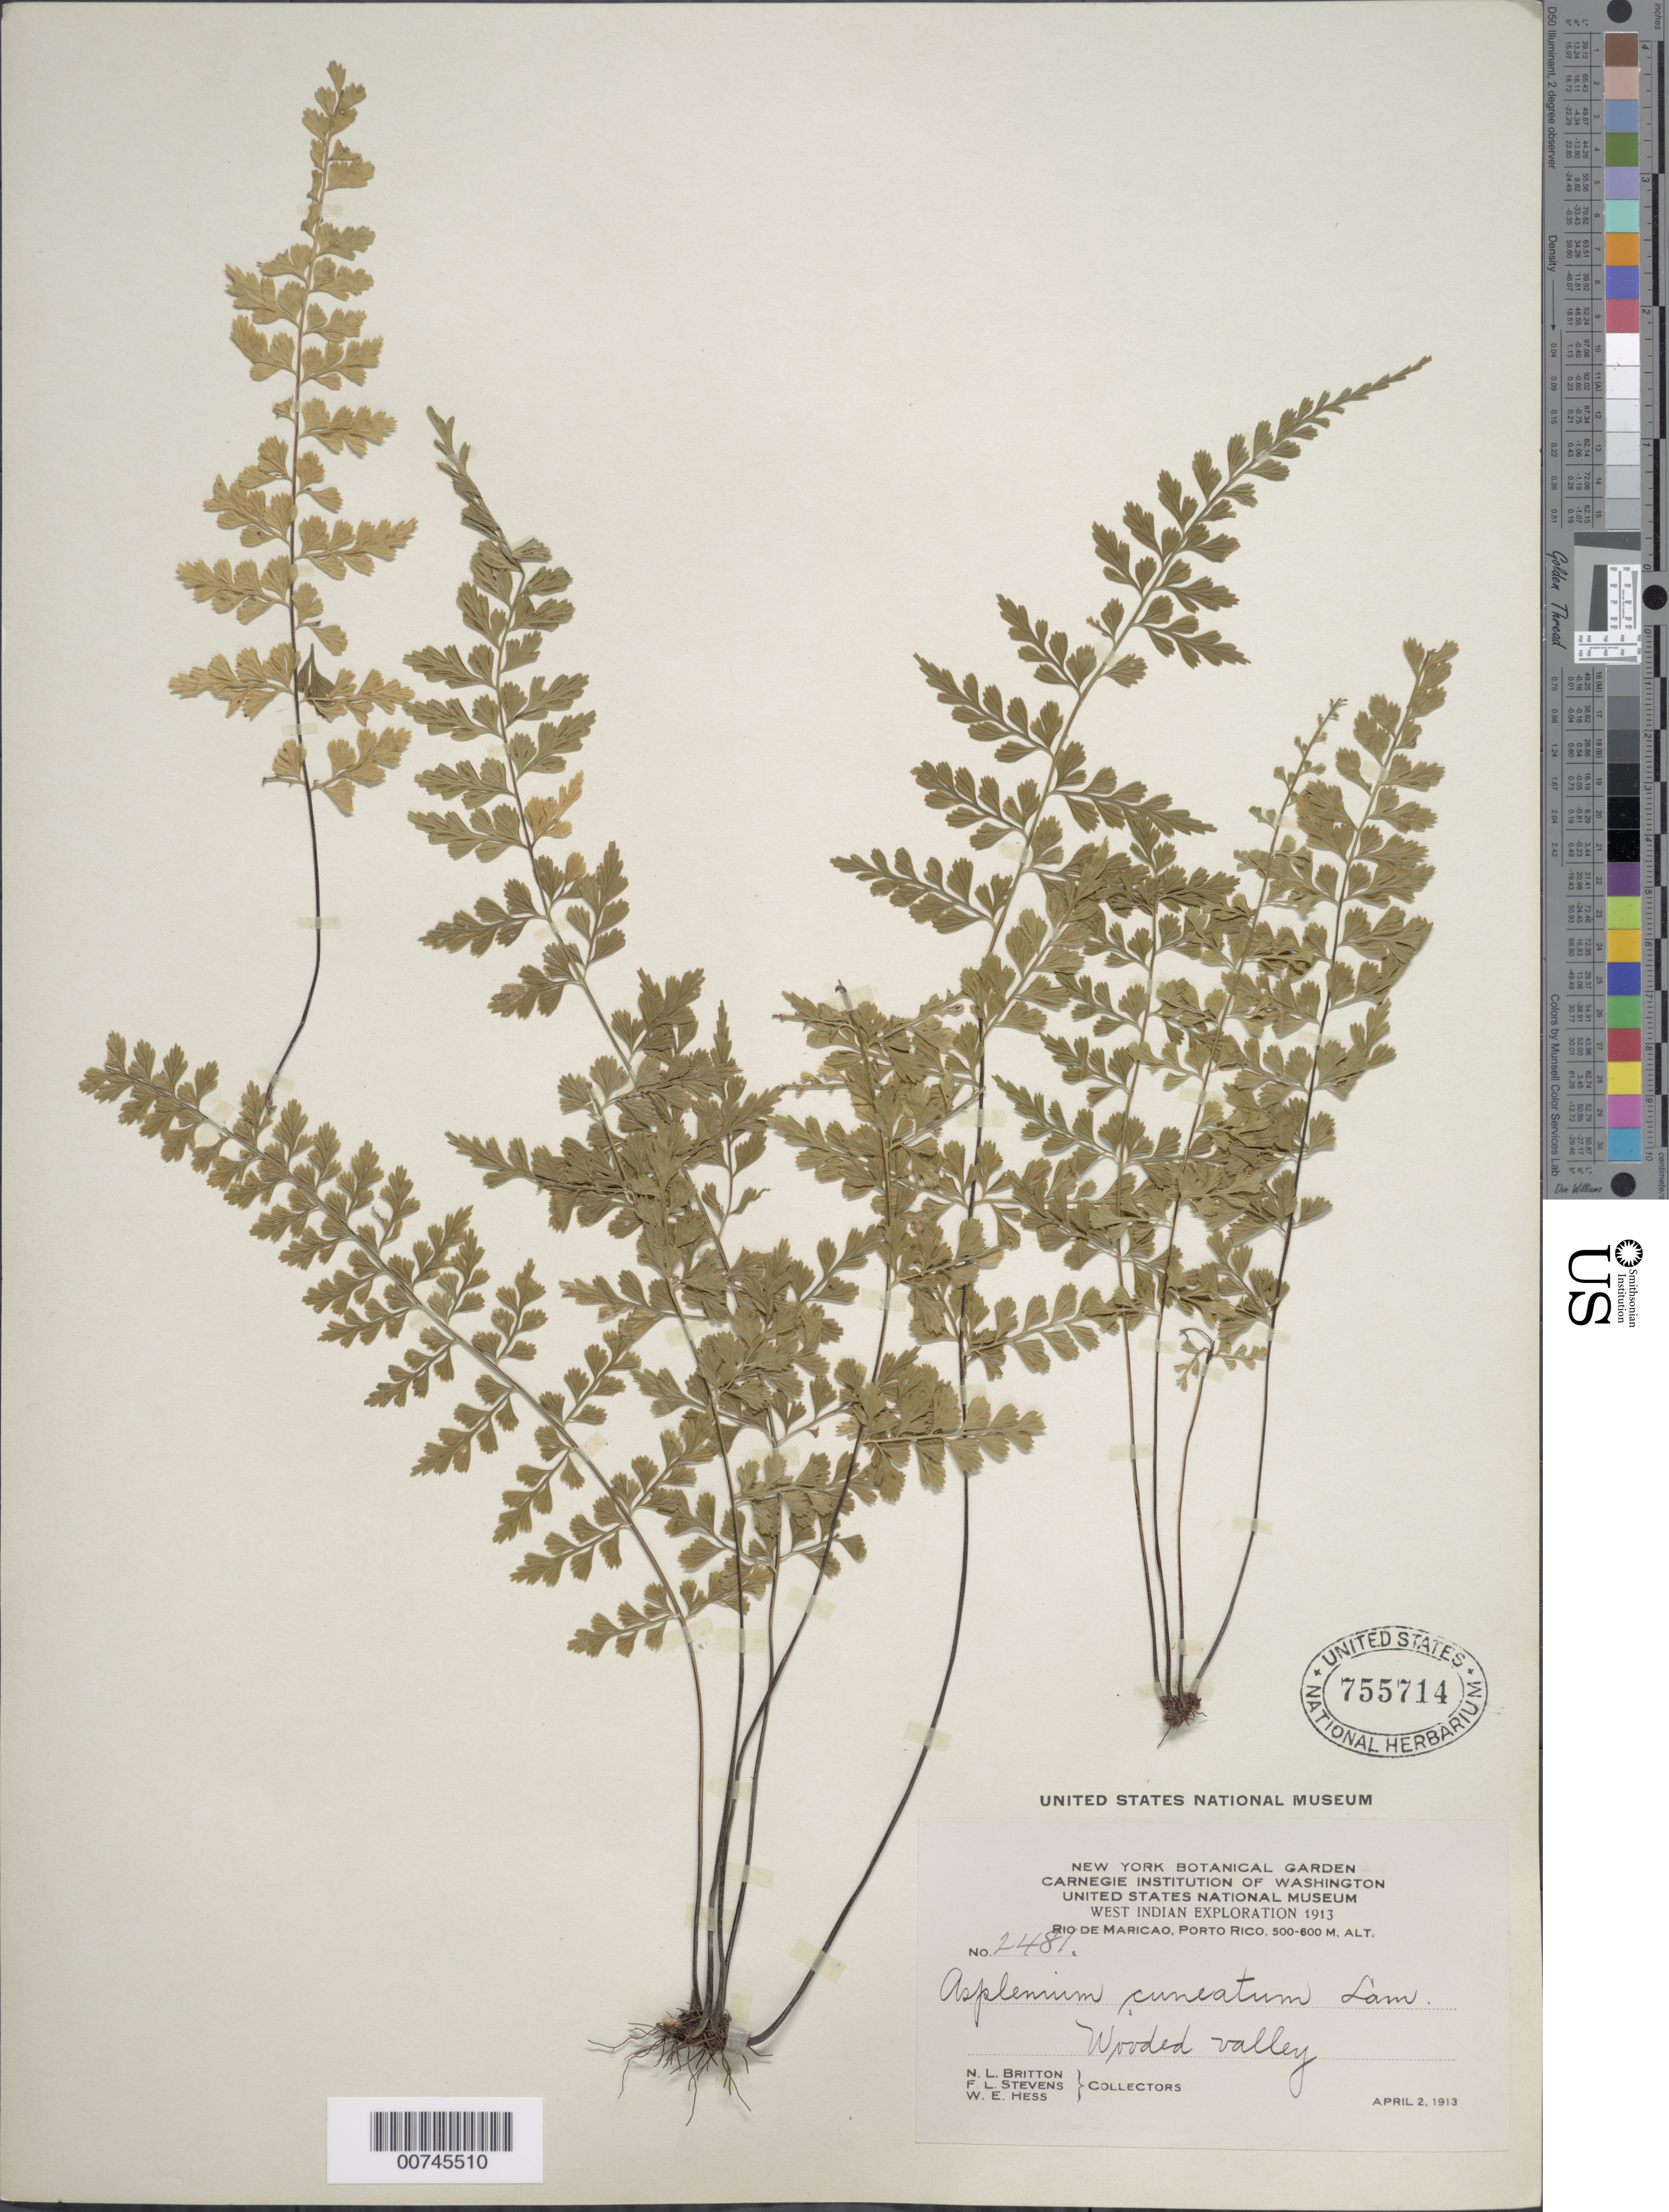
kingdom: Plantae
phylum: Tracheophyta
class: Polypodiopsida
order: Polypodiales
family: Aspleniaceae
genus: Asplenium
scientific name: Asplenium cuneatum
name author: Lam.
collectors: N. Britton, F. L. Stevens & W. Hess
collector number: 2481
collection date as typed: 02 Apr 1913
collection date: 1913-04-02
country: Puerto Rico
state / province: Maricao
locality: Rio Maricao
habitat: Wooded valley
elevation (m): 500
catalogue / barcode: US 755714